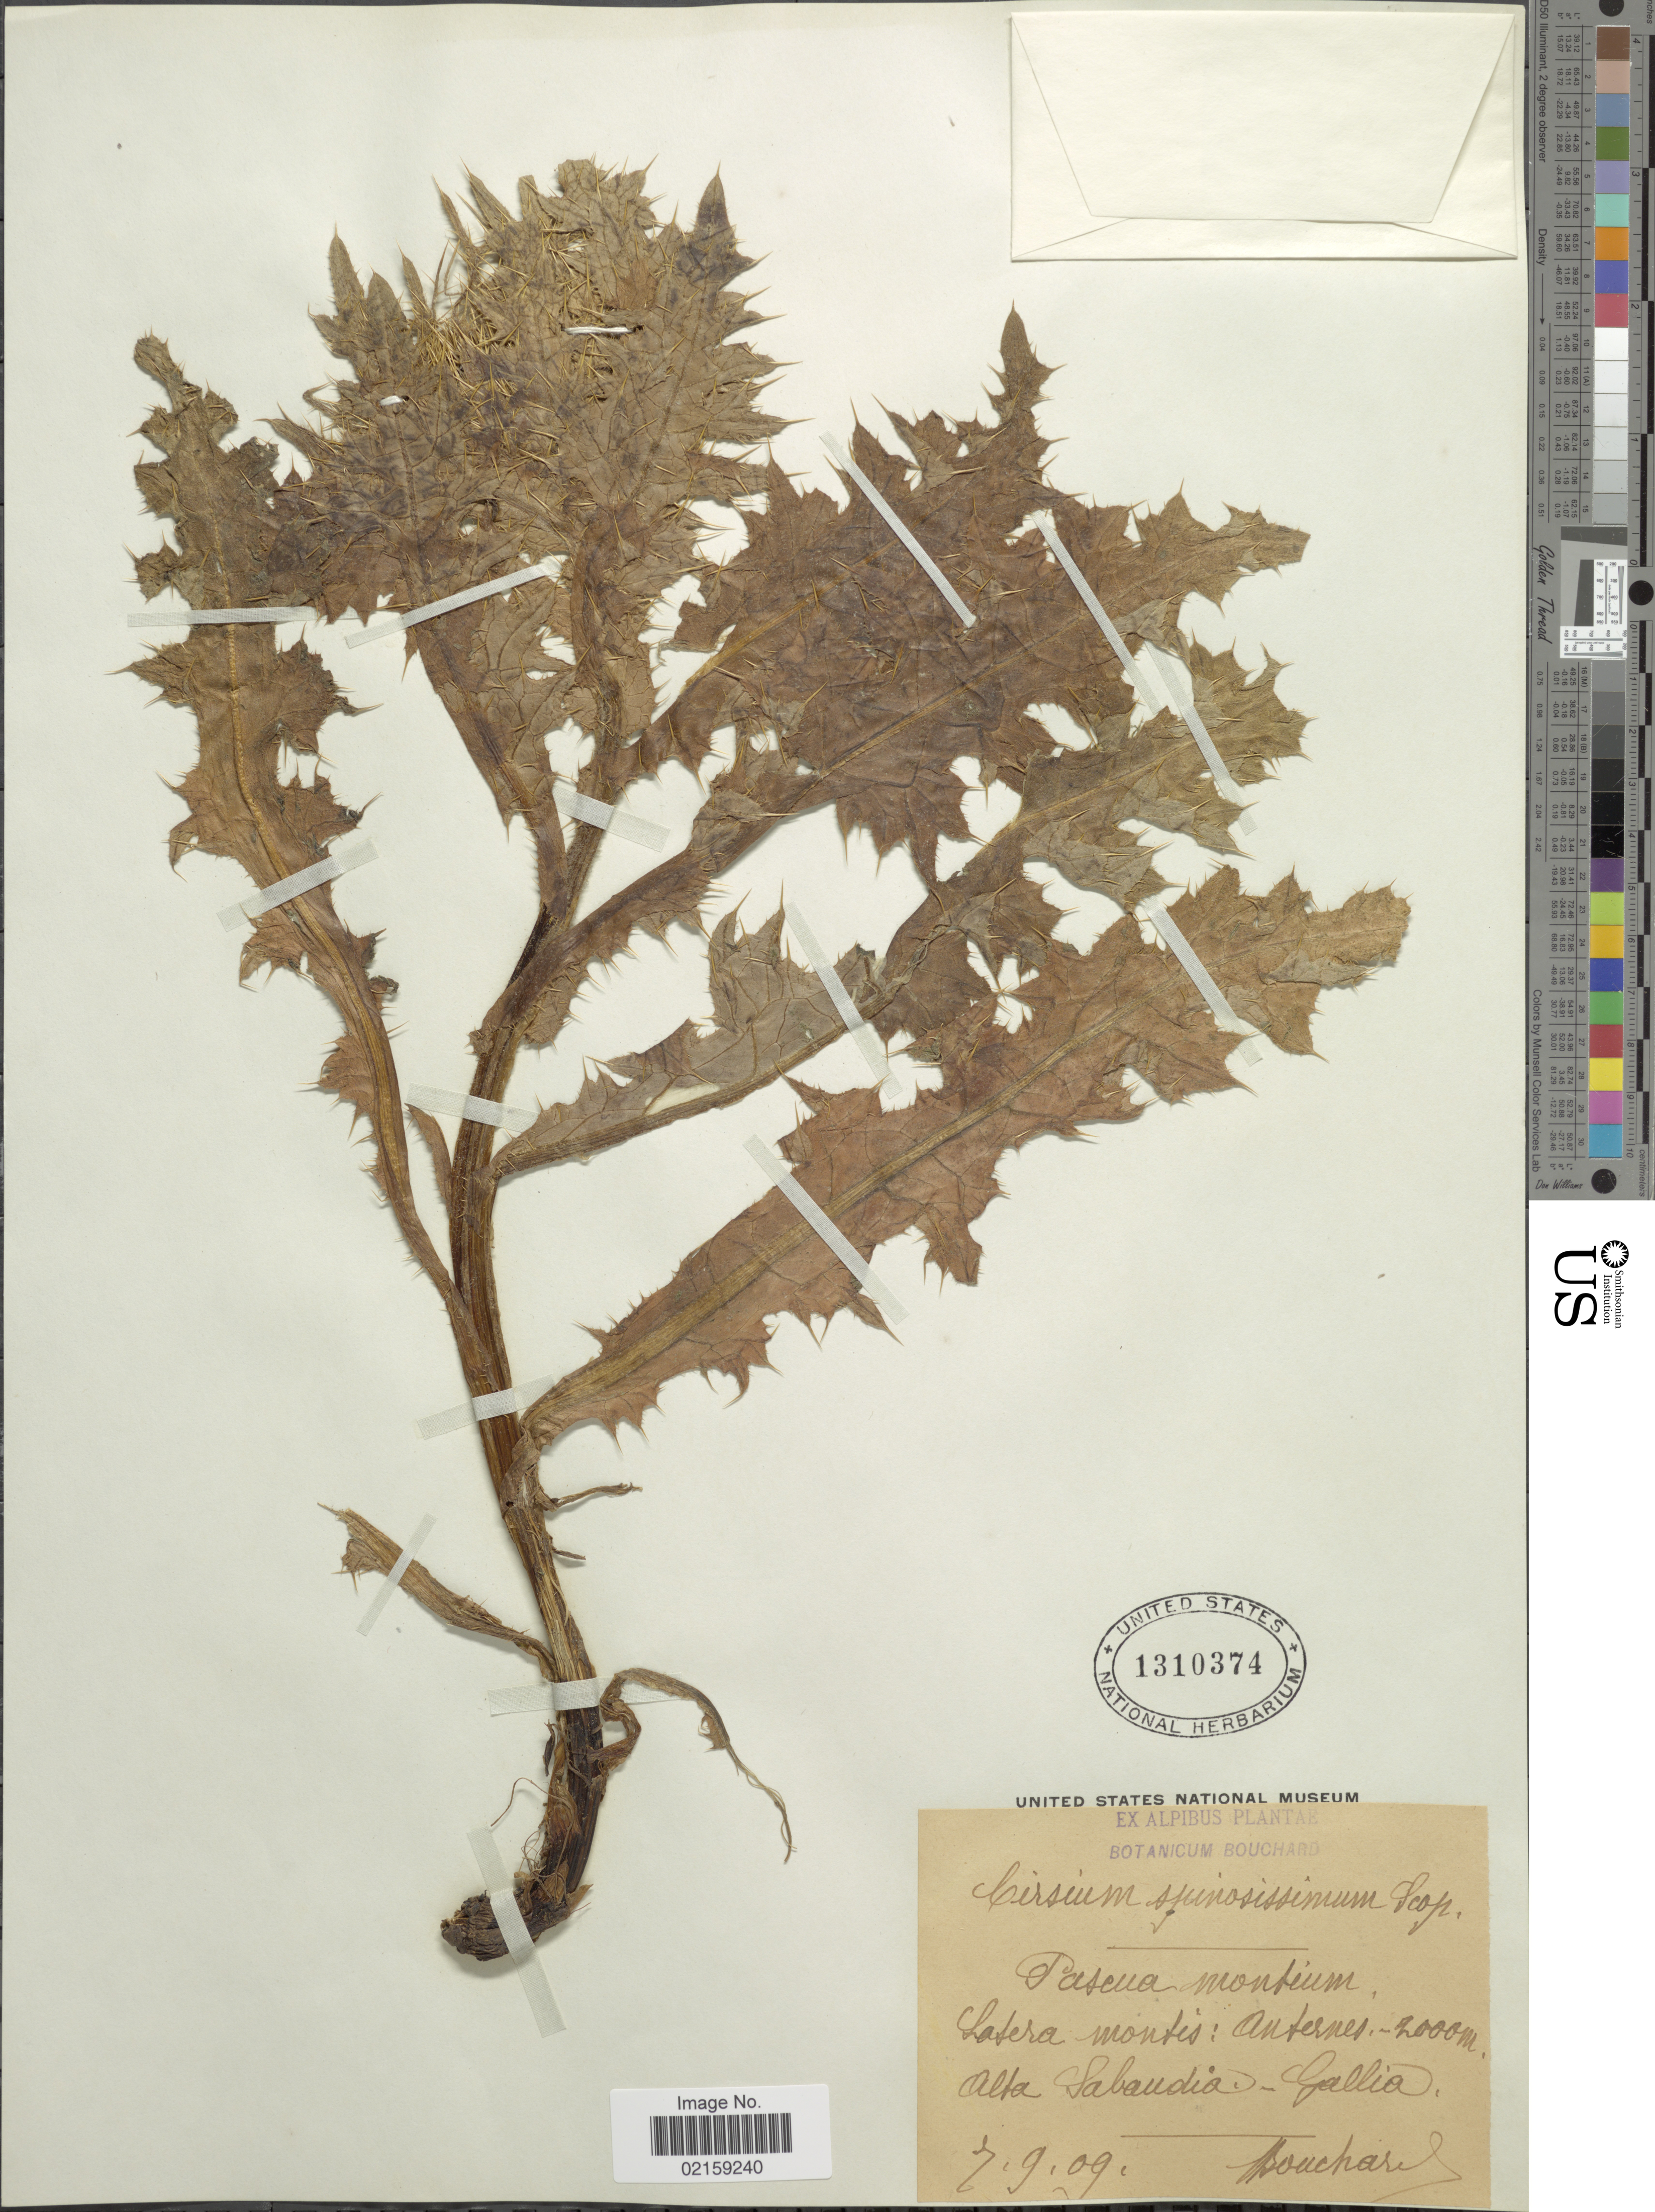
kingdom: Plantae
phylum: Tracheophyta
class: Magnoliopsida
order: Asterales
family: Asteraceae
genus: Cirsium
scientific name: Cirsium spinosissimum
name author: (L.) Scop.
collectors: J. Bouchard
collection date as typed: Transcribed d/m/y: 7/9/9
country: Italy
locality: Satera montes: Anternes. Alta Sabaudia-Gallia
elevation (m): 2000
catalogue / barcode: US 1310374